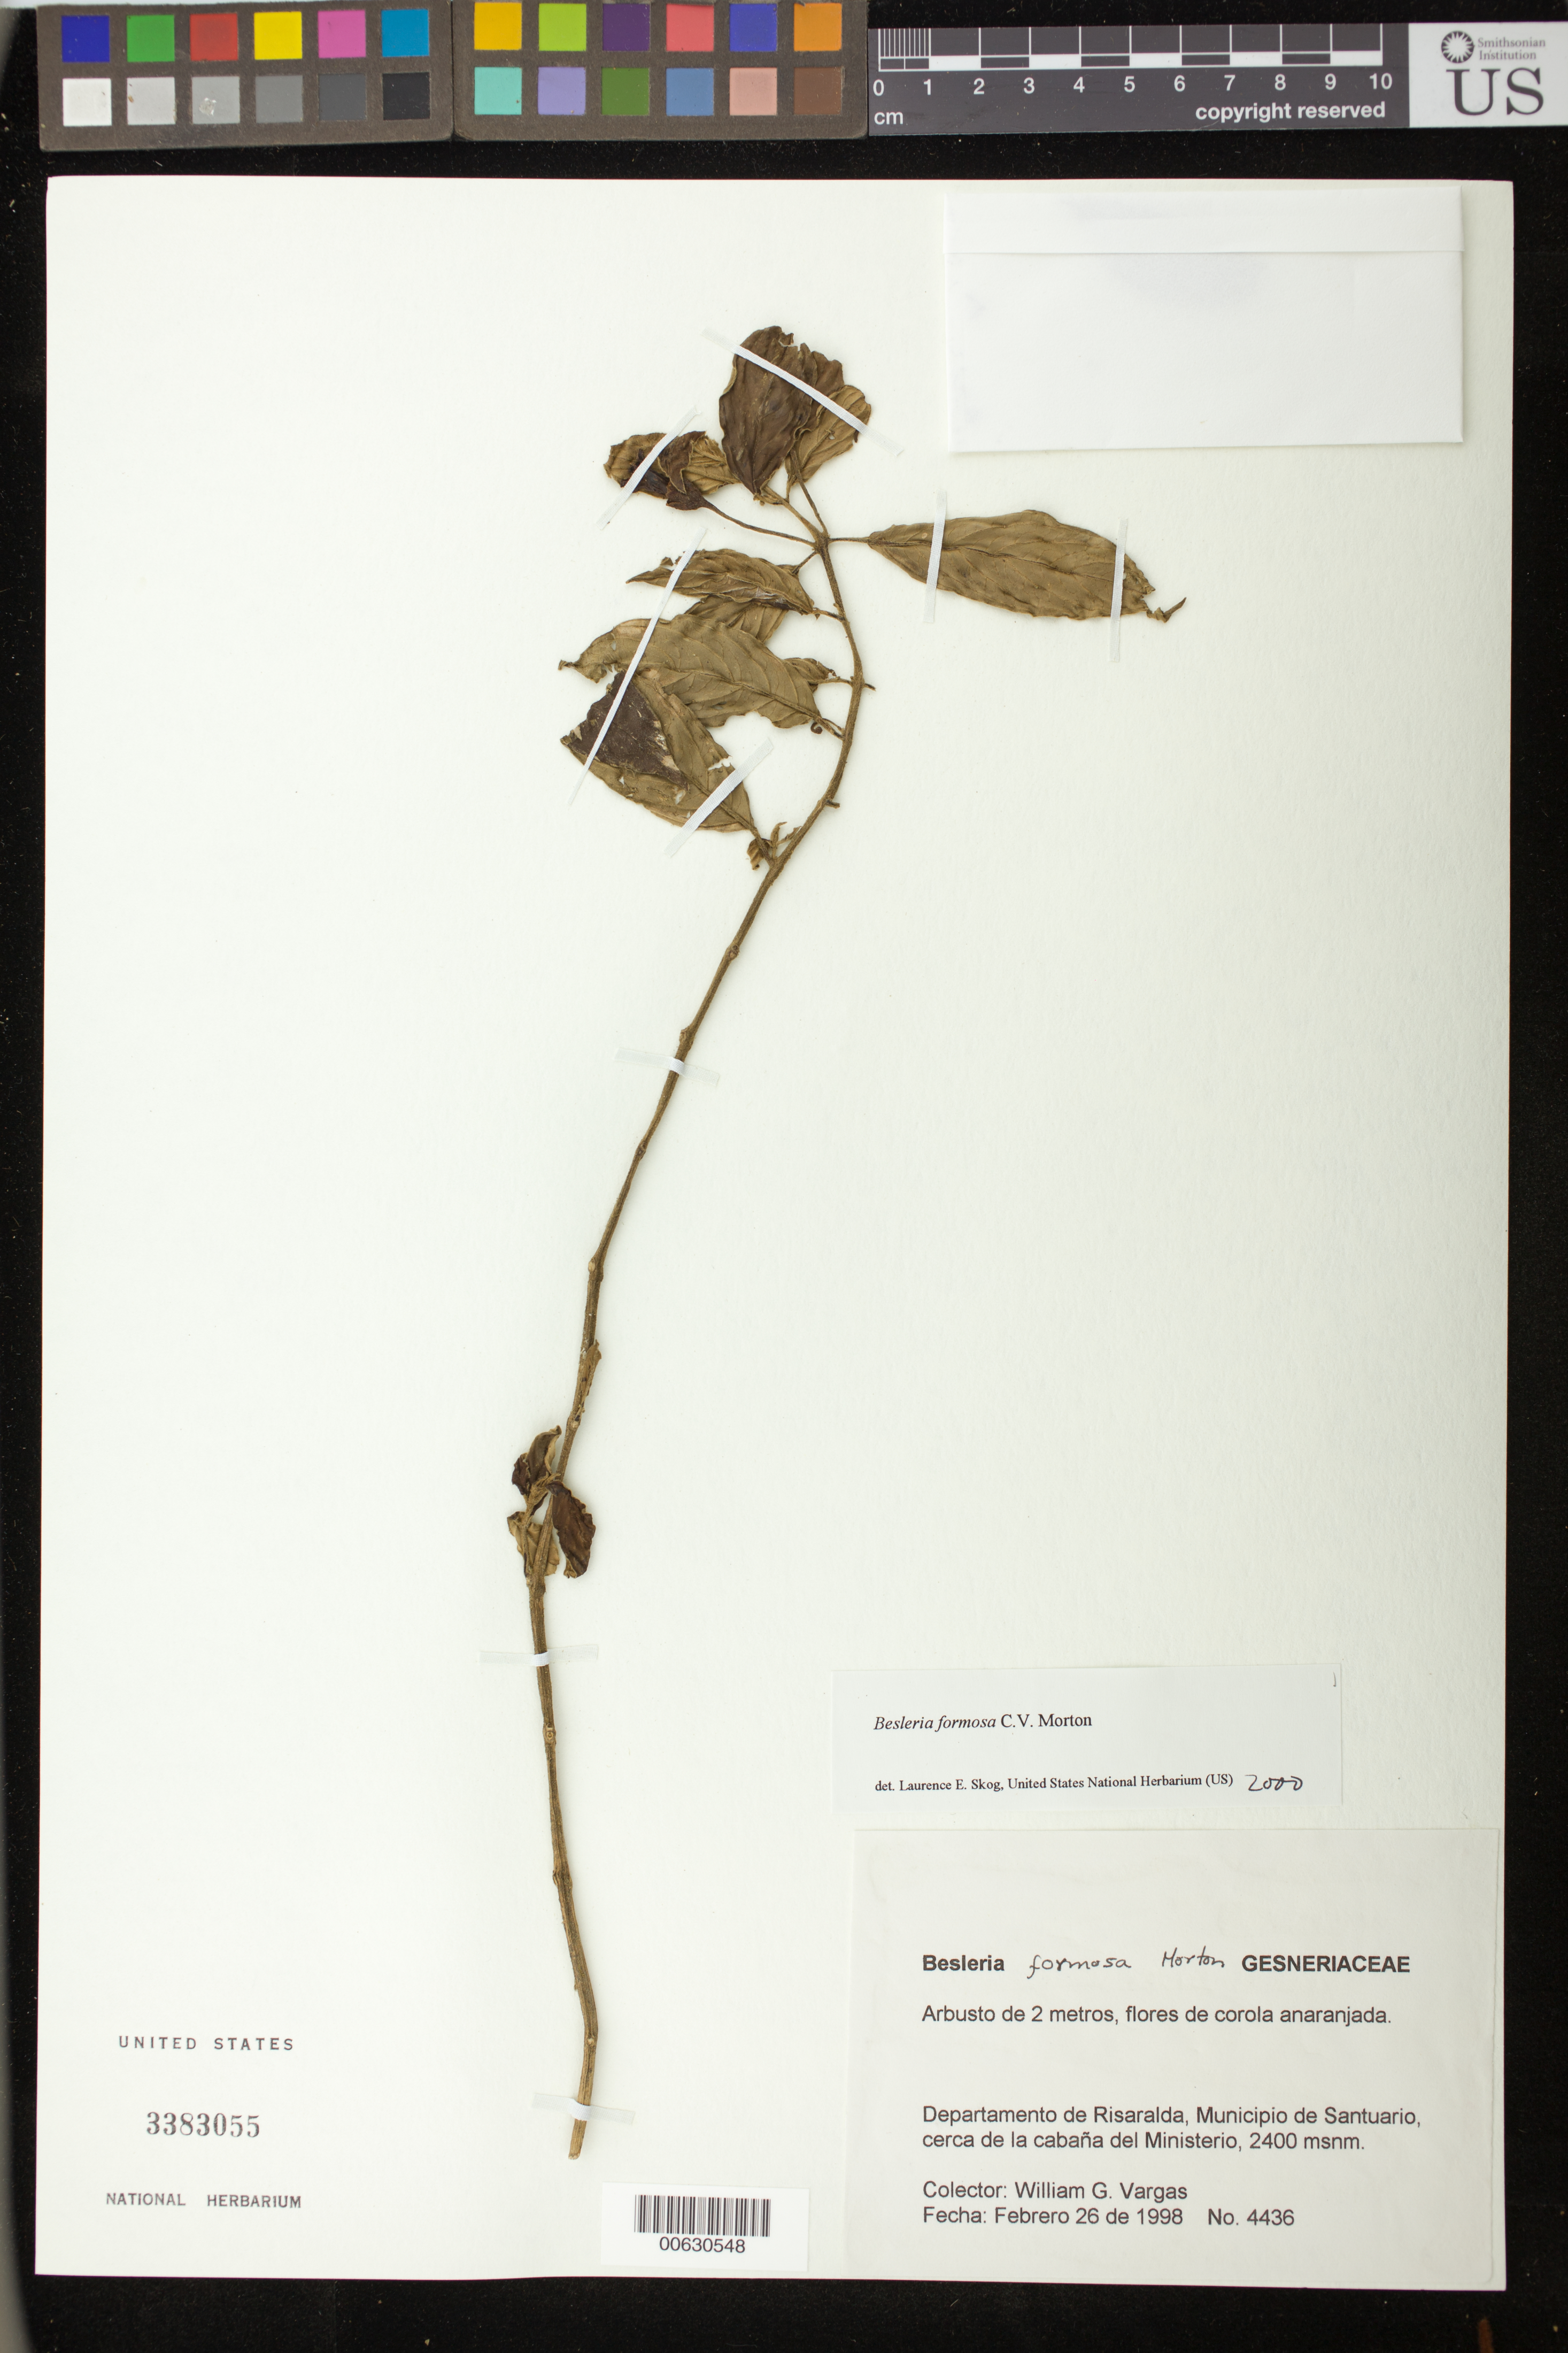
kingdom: Plantae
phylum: Tracheophyta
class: Magnoliopsida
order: Lamiales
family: Gesneriaceae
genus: Besleria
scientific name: Besleria amabilis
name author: C.V. Morton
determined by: Skog, Laurence E.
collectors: W. Vargas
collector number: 4436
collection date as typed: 26 Feb 1998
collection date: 1998-02-26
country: Colombia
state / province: Risaralda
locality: Mpio. de Santuario, cerca de la cabaña del Ministerio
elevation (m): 2400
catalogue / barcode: US 3383055